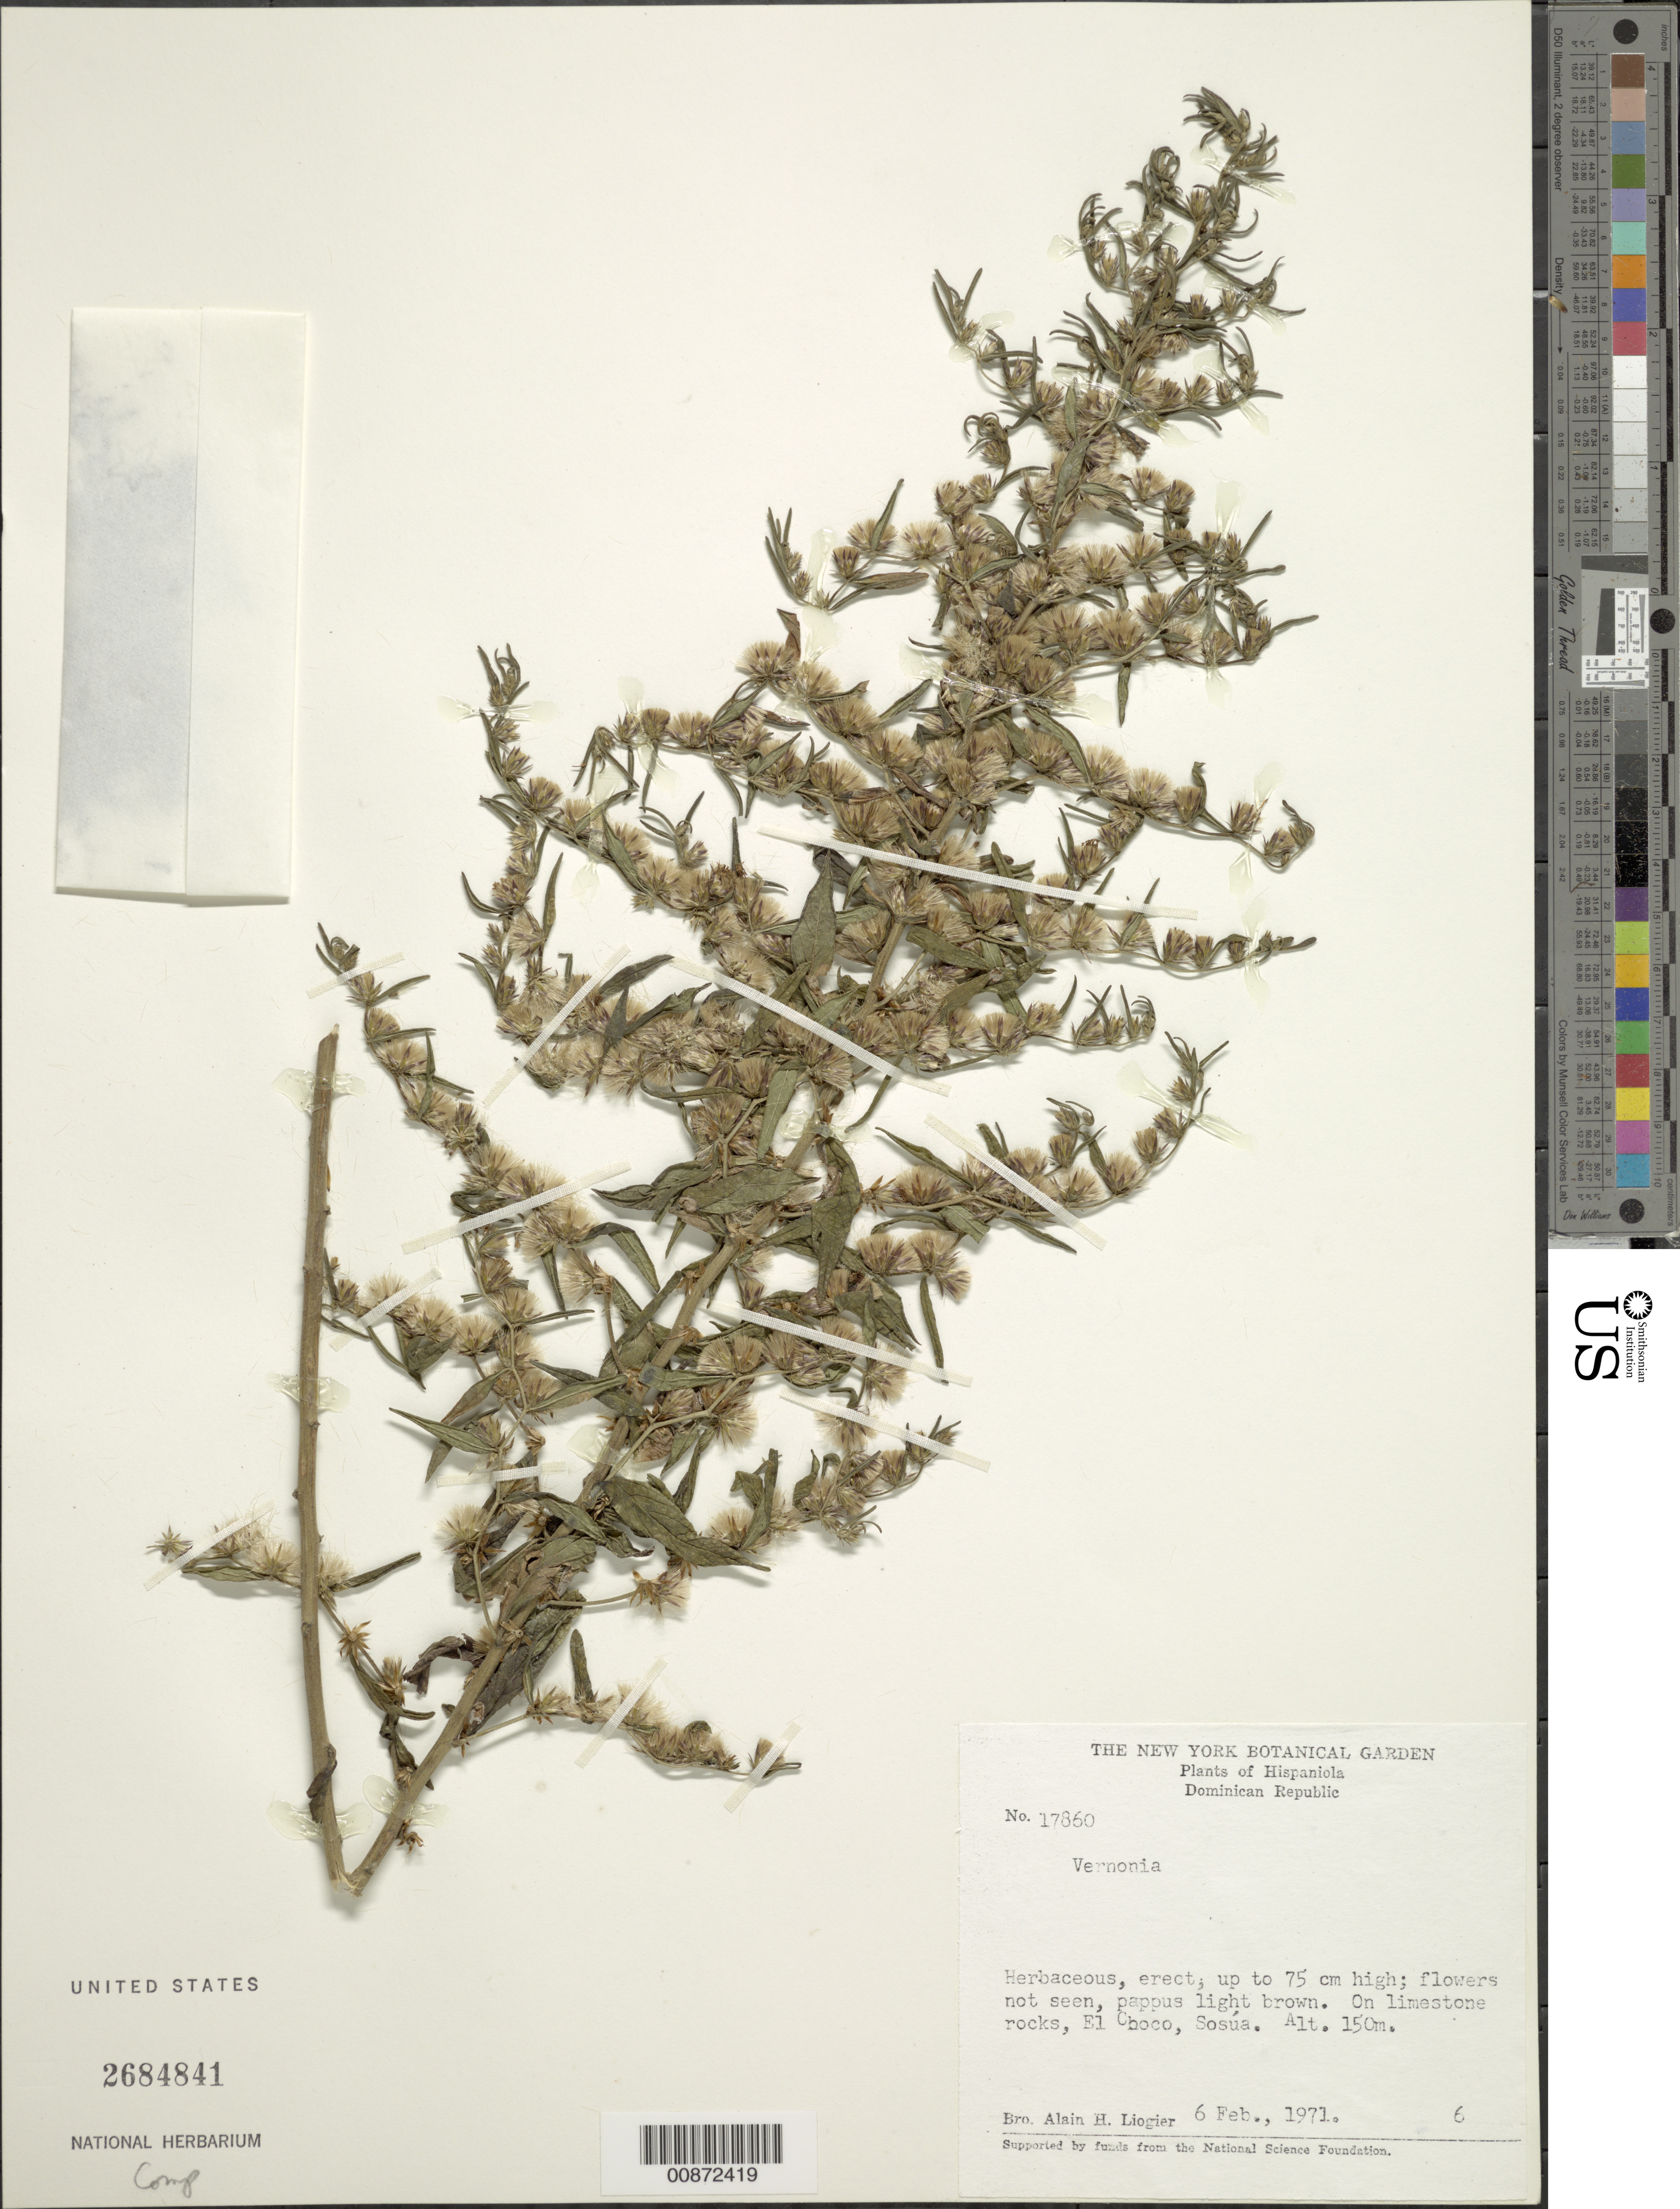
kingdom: Plantae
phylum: Tracheophyta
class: Magnoliopsida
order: Asterales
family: Asteraceae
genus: Lepidaploa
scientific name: Lepidaploa sericea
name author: (Rich.) H. Rob.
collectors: A. H. Liogier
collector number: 17860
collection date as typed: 06 Feb 1971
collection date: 1971-02-06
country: Dominican Republic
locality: ElChoco, Sosúa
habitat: On limestone rocks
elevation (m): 150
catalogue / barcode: US 2684841